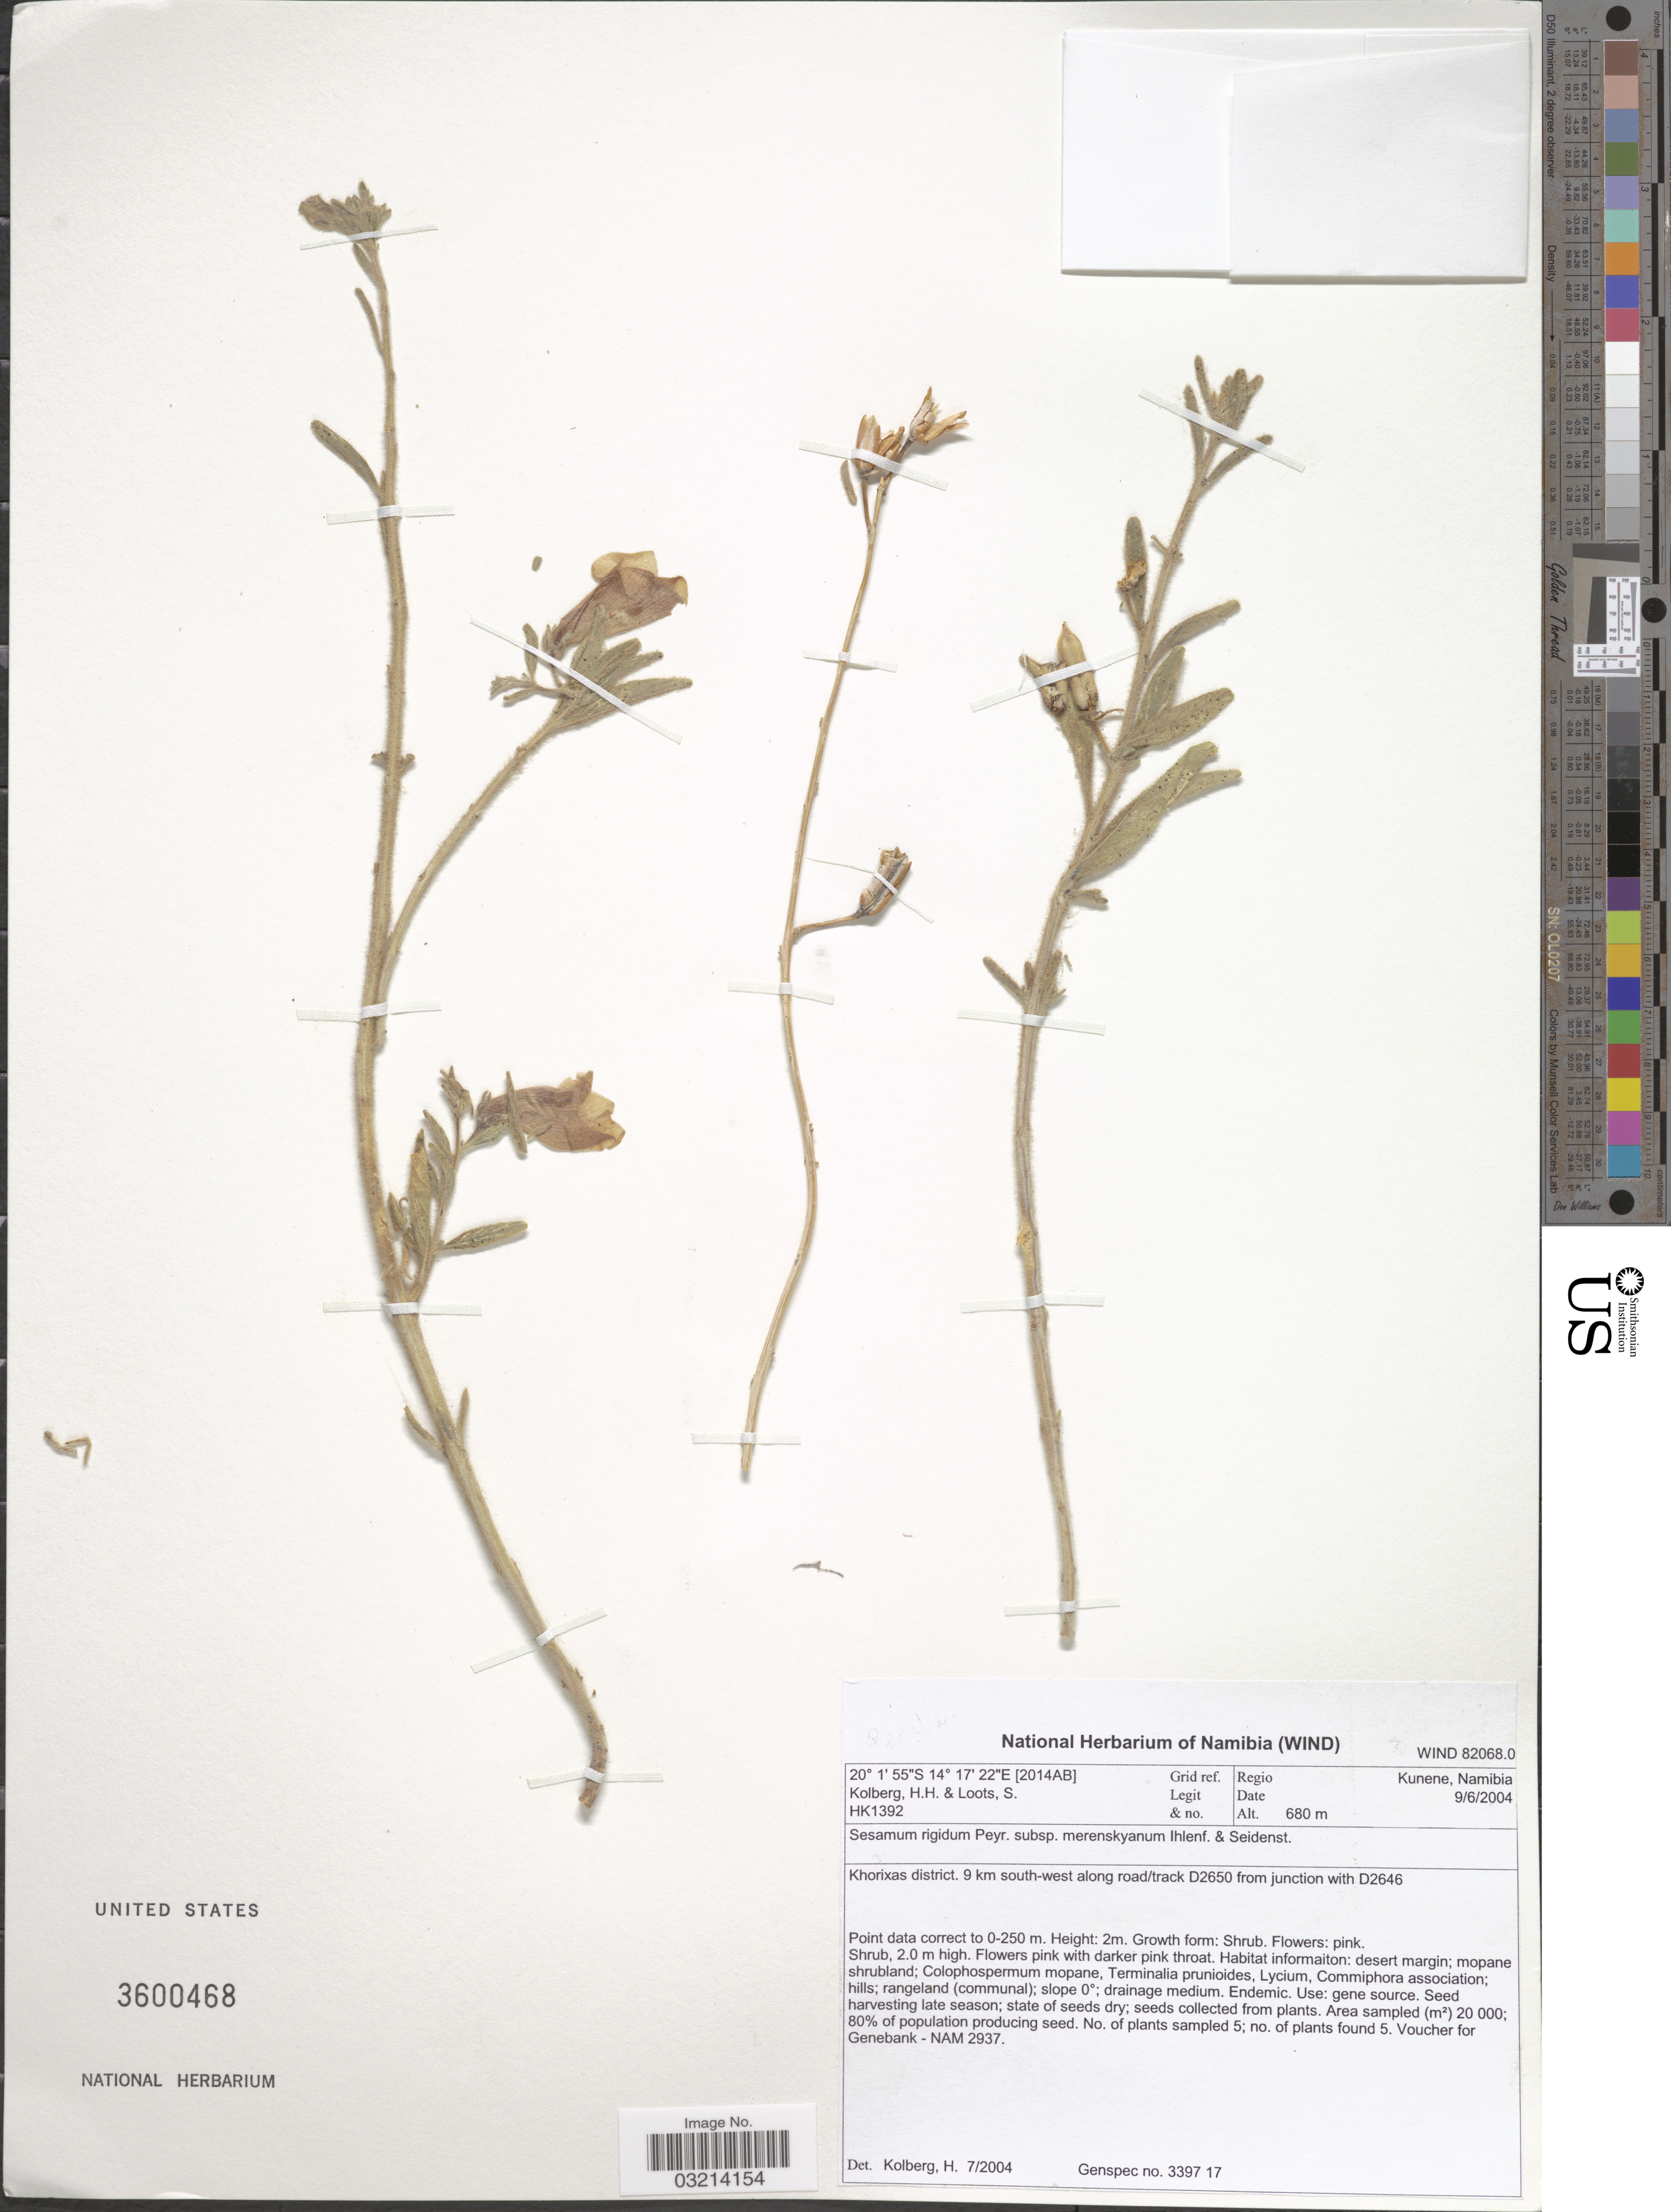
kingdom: Plantae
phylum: Tracheophyta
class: Magnoliopsida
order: Lamiales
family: Pedaliaceae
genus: Sesamum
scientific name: Sesamum rigidum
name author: Peyr.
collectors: H. H. Kolberg & S. Loots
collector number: HK1392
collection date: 2004-06-09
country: Namibia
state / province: Kunene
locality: [2014AB ] Grid ref. Regio Kunene. Khorixas district. 9 km south-west along road/track D2650 from junction with D2646.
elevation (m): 680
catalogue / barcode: US 3600468